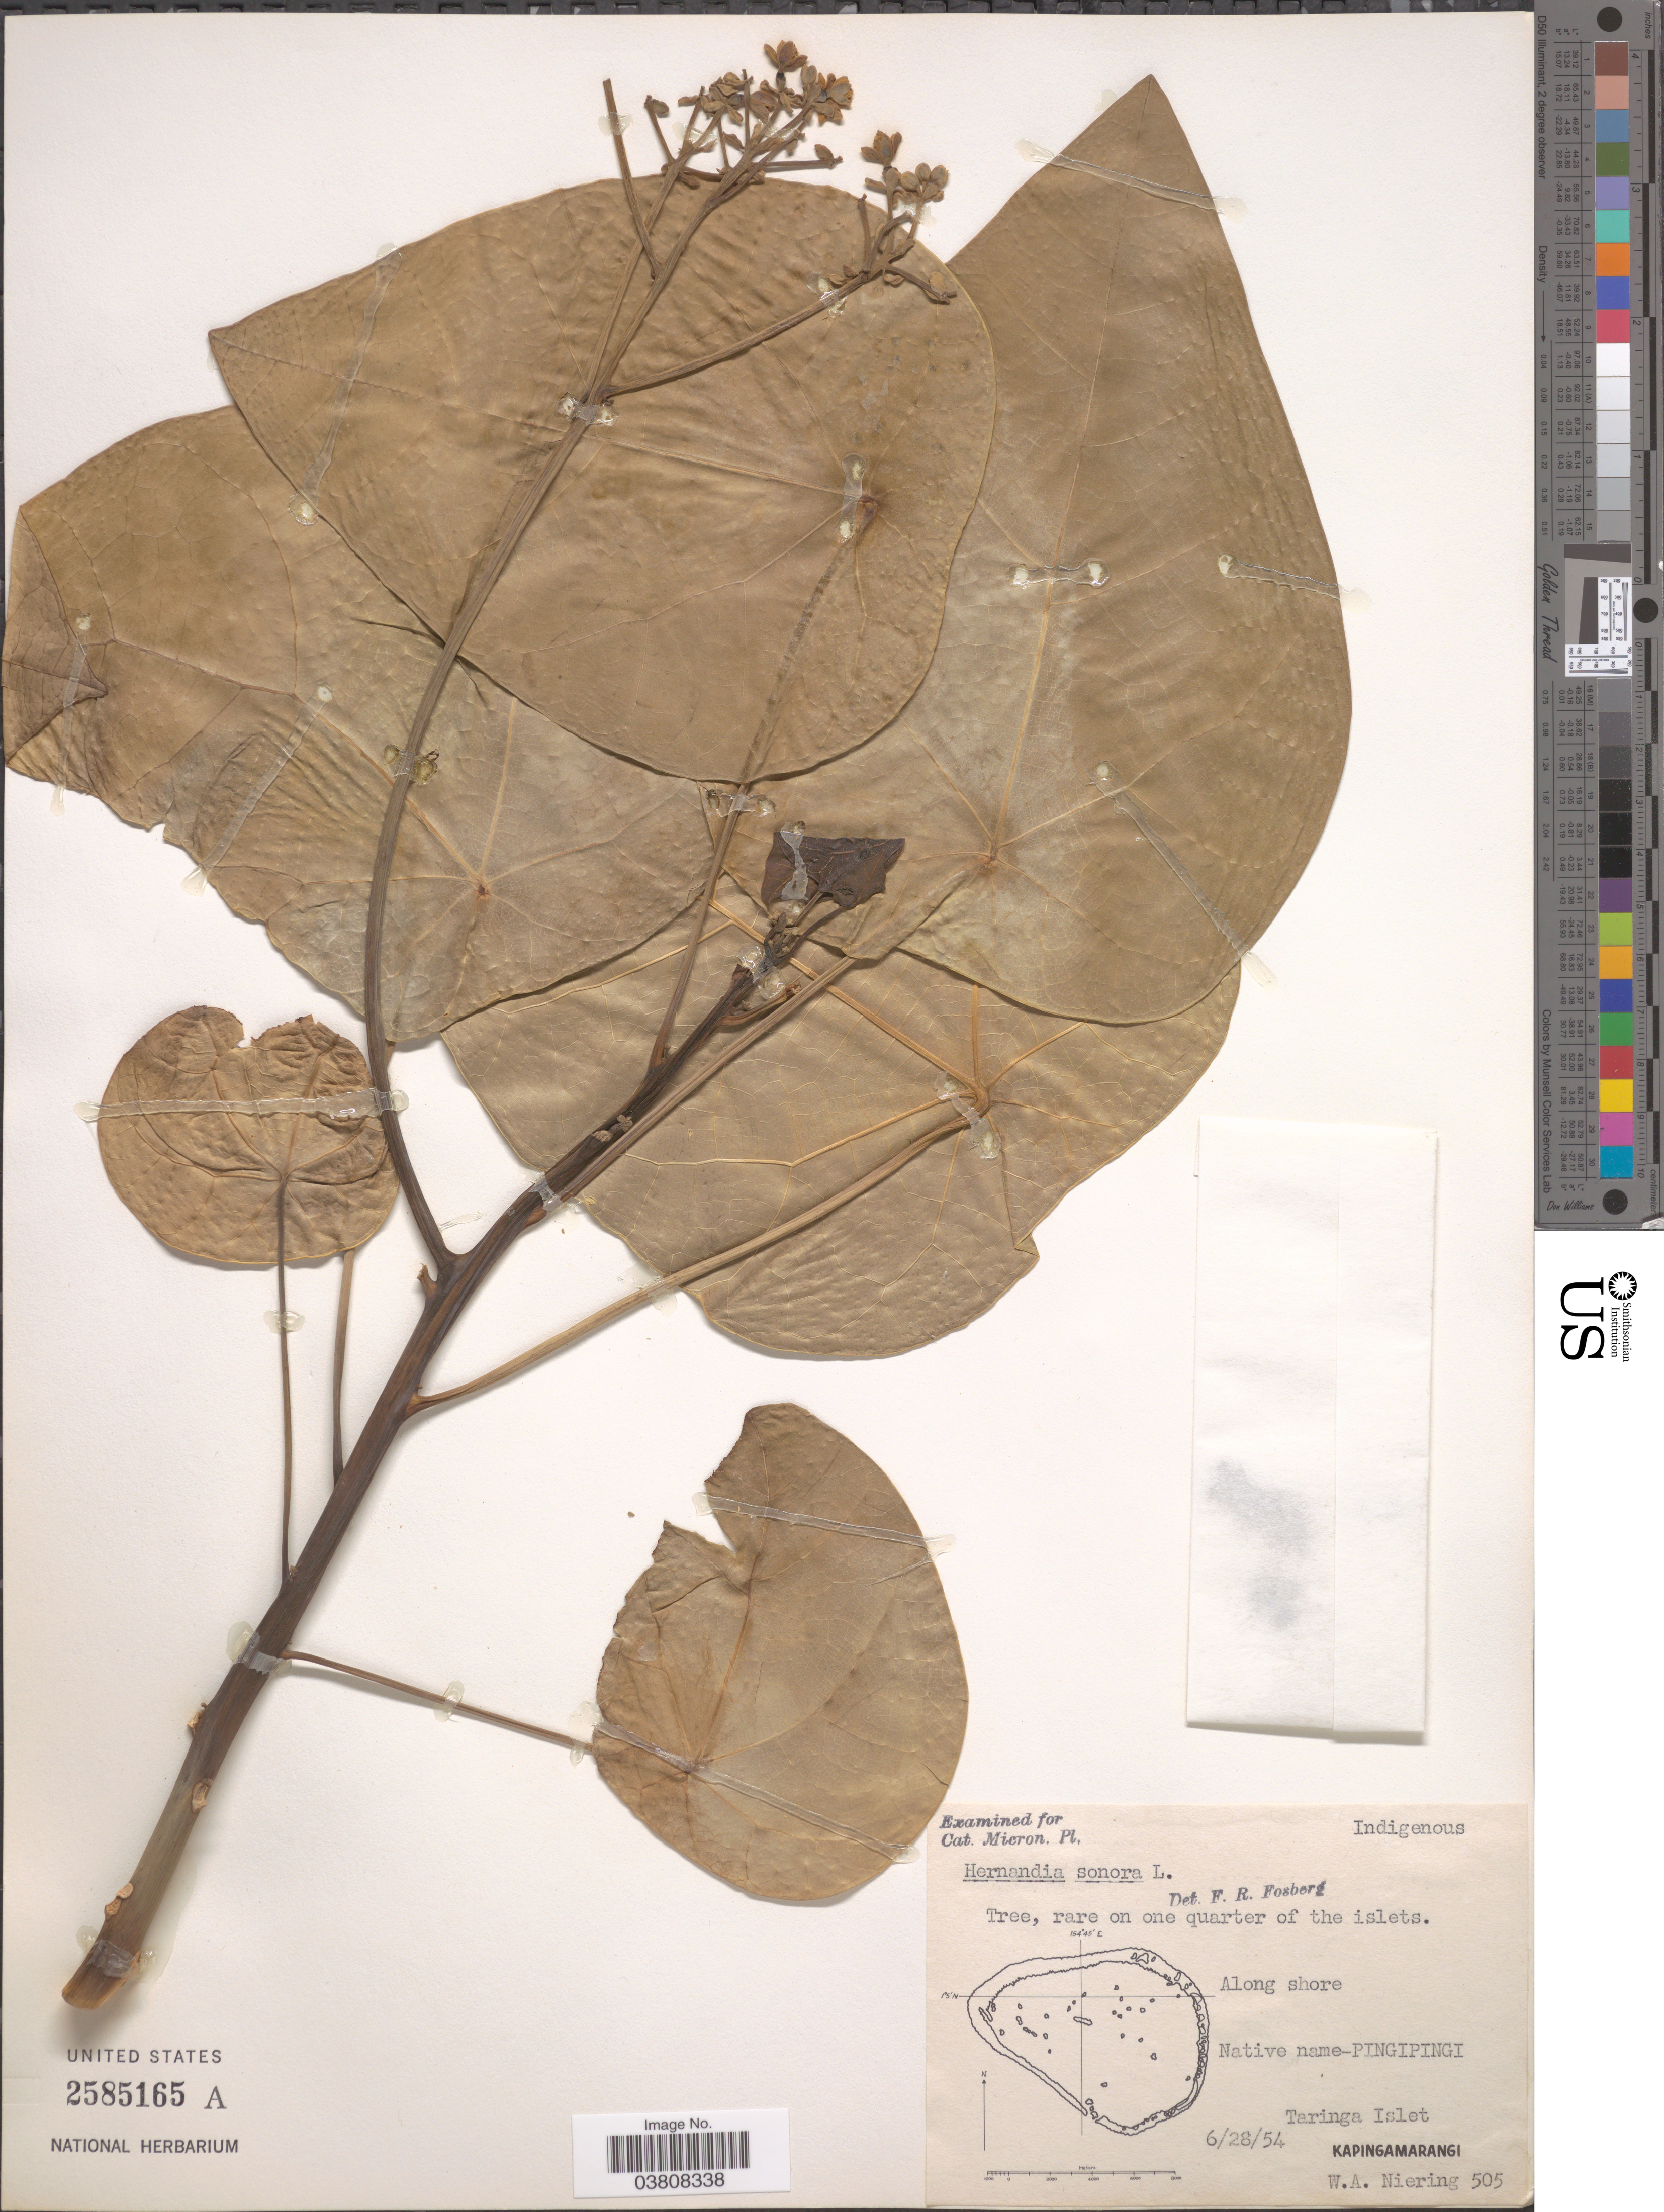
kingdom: Plantae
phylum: Tracheophyta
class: Magnoliopsida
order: Laurales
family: Hernandiaceae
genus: Hernandia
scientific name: Hernandia nymphaeifolia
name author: (C. Presl) Kubitzki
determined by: Strong, Mark T., (BOT), Smithsonian Institution - National Museum of Natural History (UNITED STATES)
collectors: W. Niering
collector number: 505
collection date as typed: Transcribed d/m/y: 28/6/54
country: Micronesia, Federated States of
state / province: Pohnpei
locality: Taringa Islet. Kapingamarangi.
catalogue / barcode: US 2585165A